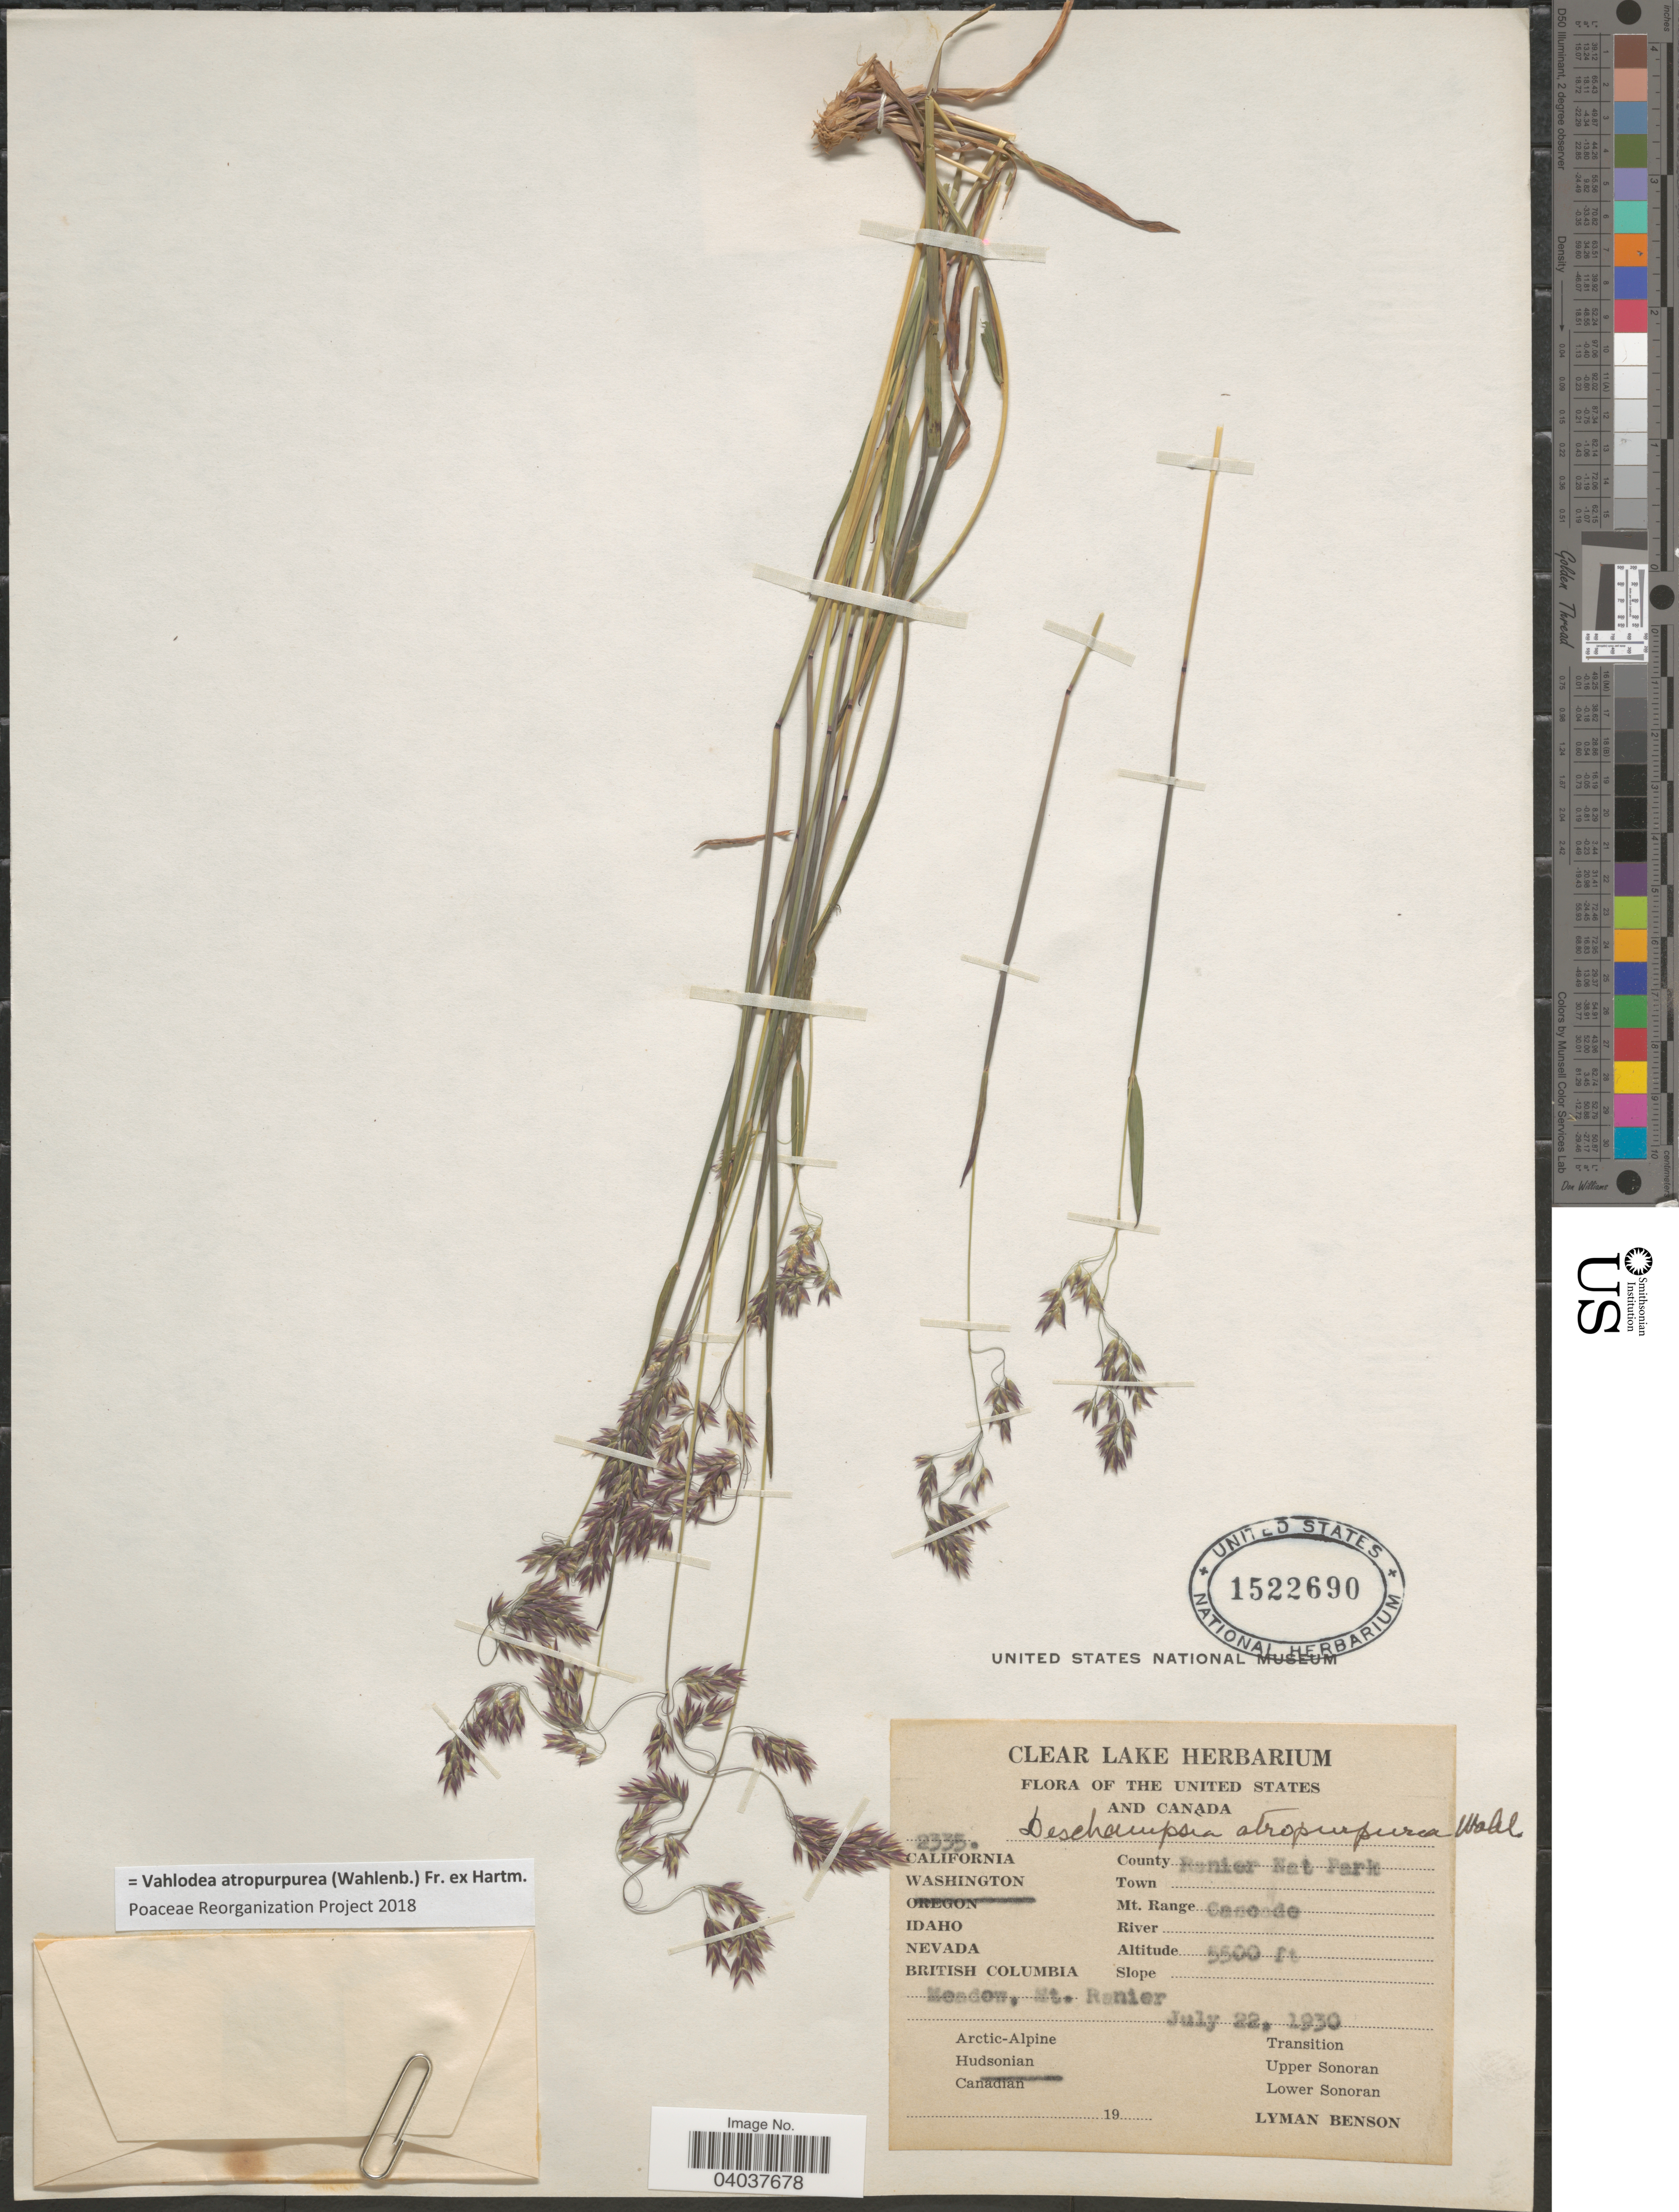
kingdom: Plantae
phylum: Tracheophyta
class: Liliopsida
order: Poales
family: Poaceae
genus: Vahlodea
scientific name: Vahlodea atropurpurea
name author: (Wahlenb.) Fr. ex Hartm.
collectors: L. D. Benson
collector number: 2335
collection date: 1930-07-22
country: United States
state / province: Washington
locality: Ranier Nat Park. Mt. Range Cascade. Meadow, Mt. Ranier. Hudsonian.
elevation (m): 1676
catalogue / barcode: US 1522690